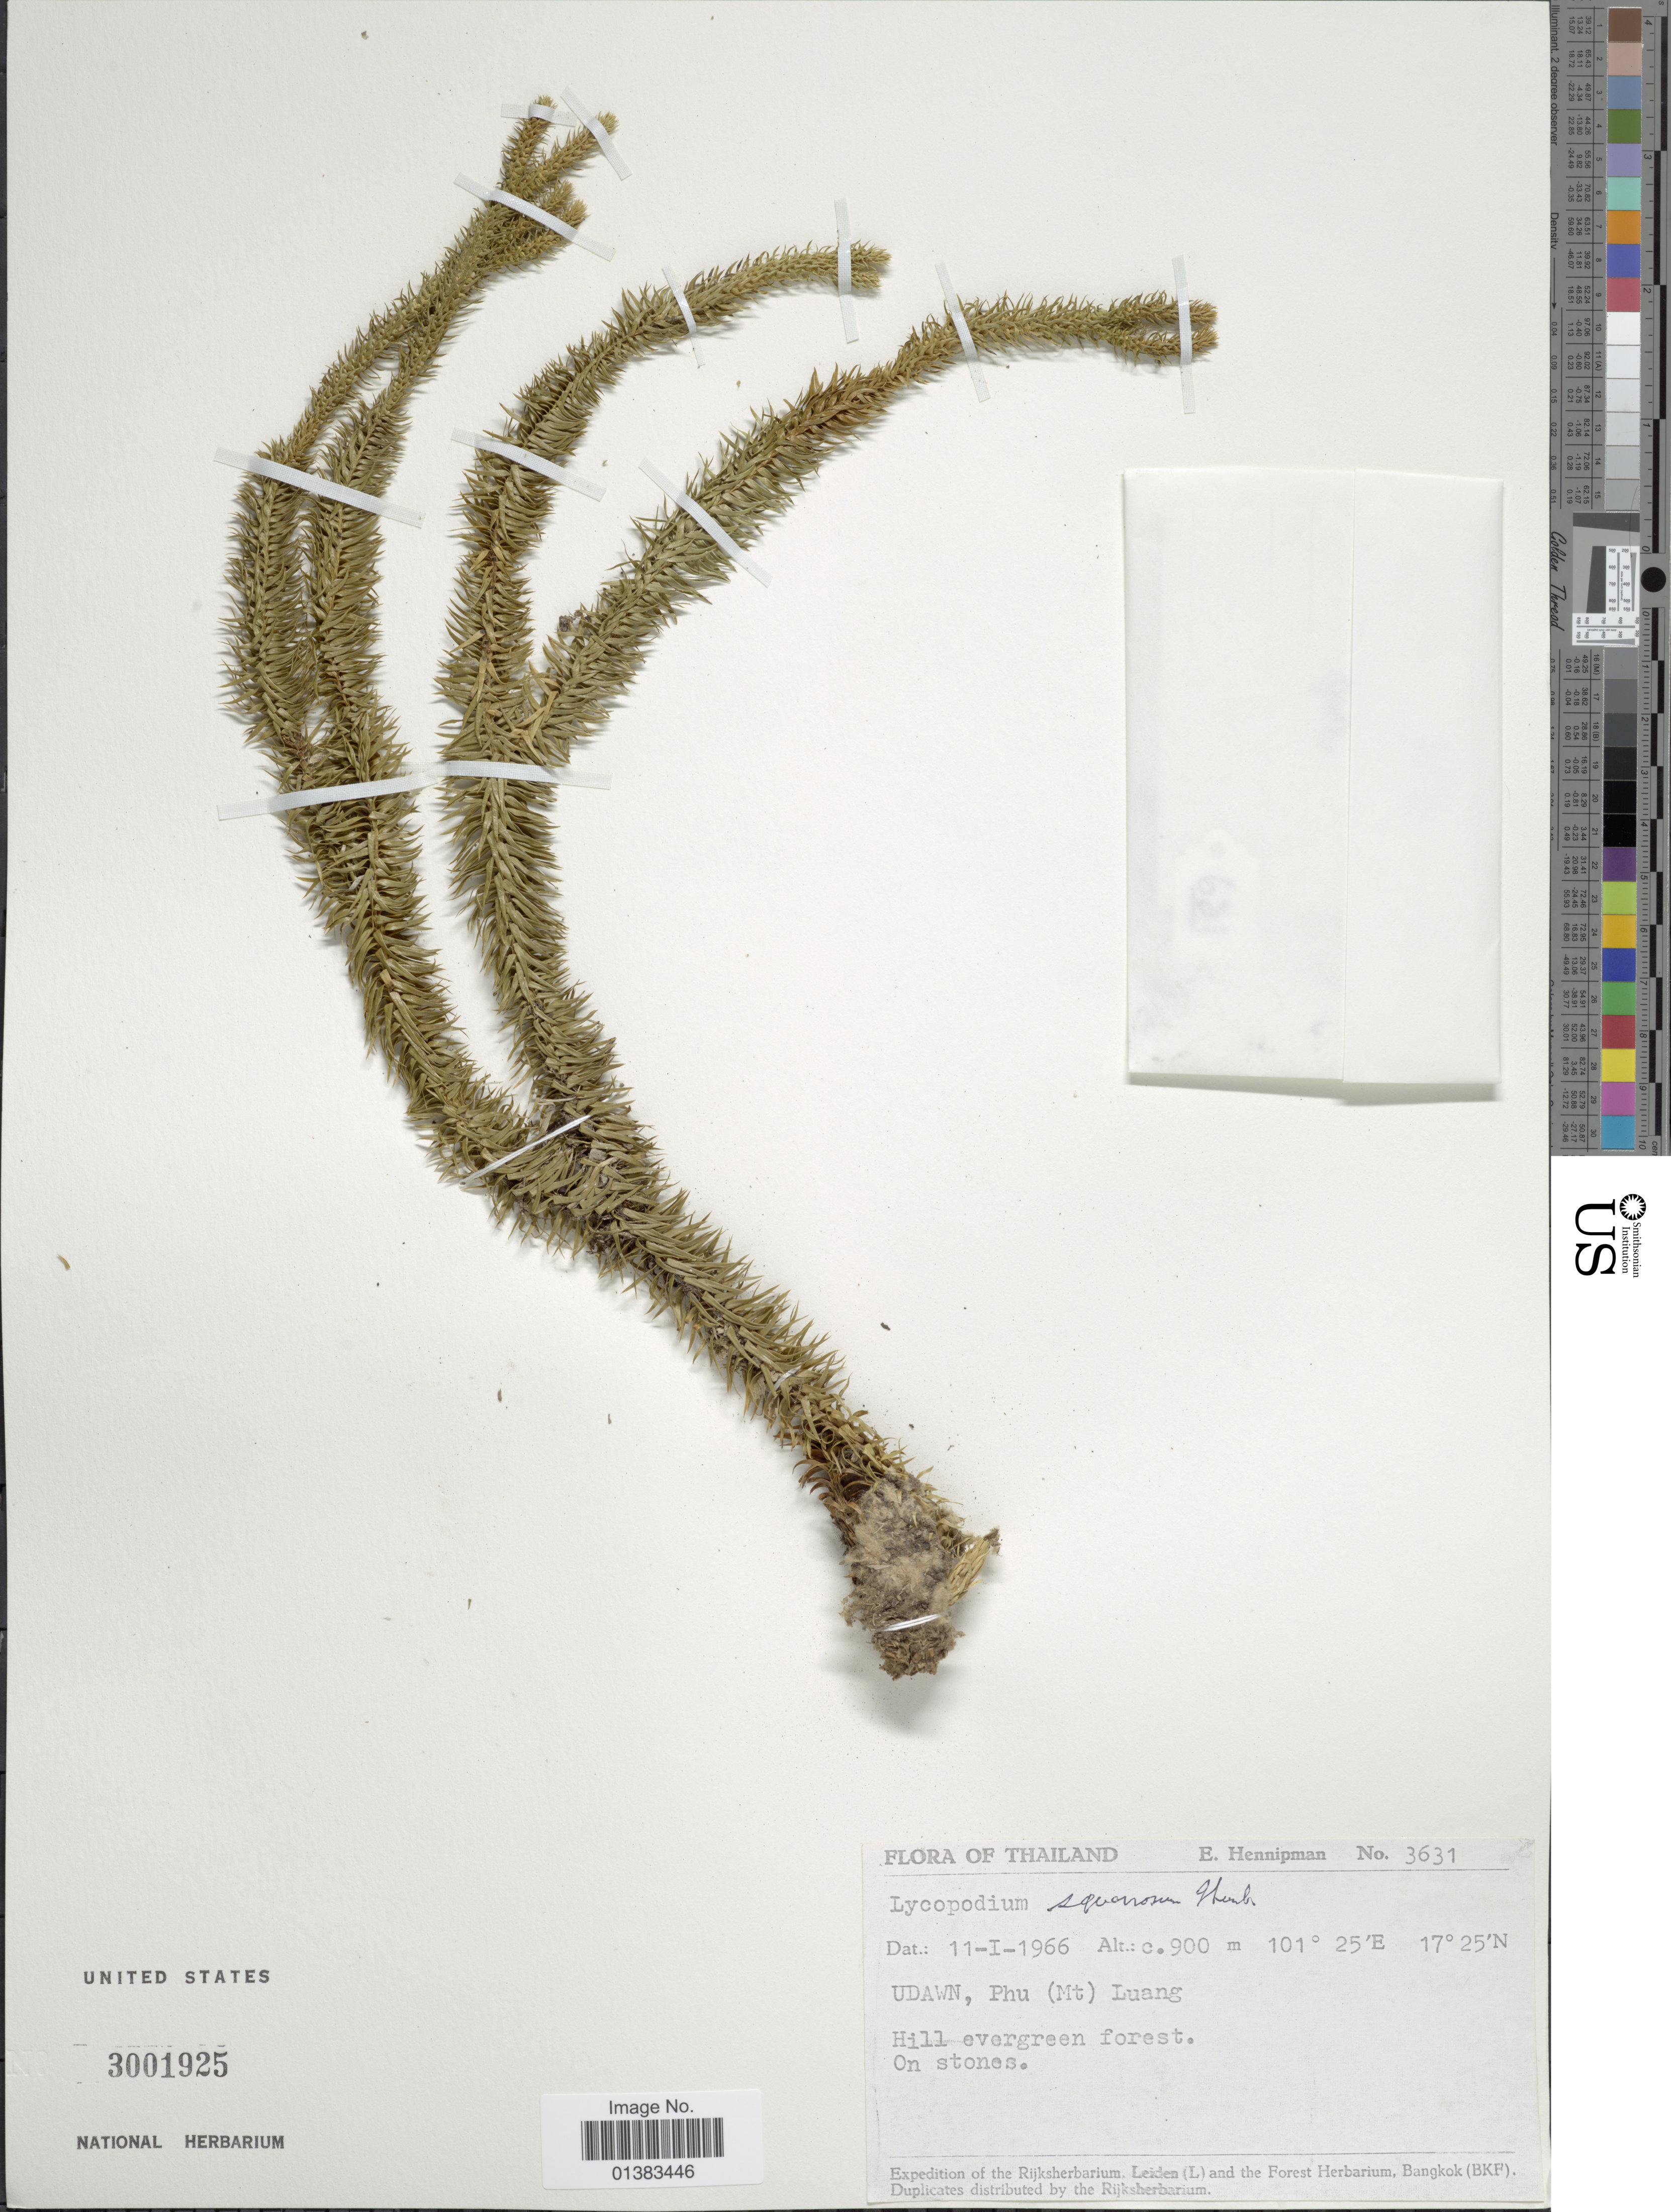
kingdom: Plantae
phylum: Tracheophyta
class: Lycopodiopsida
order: Lycopodiales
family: Lycopodiaceae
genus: Phlegmariurus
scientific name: Phlegmariurus ulcifolius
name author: (Sw.) S. R. Gosh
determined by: Field, A. R.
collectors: E. Hennipman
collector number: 3631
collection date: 1966-01-11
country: Thailand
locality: Udawn, Phu (Mt) Luang, Hill evergreen forest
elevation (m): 900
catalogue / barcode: US 3001925